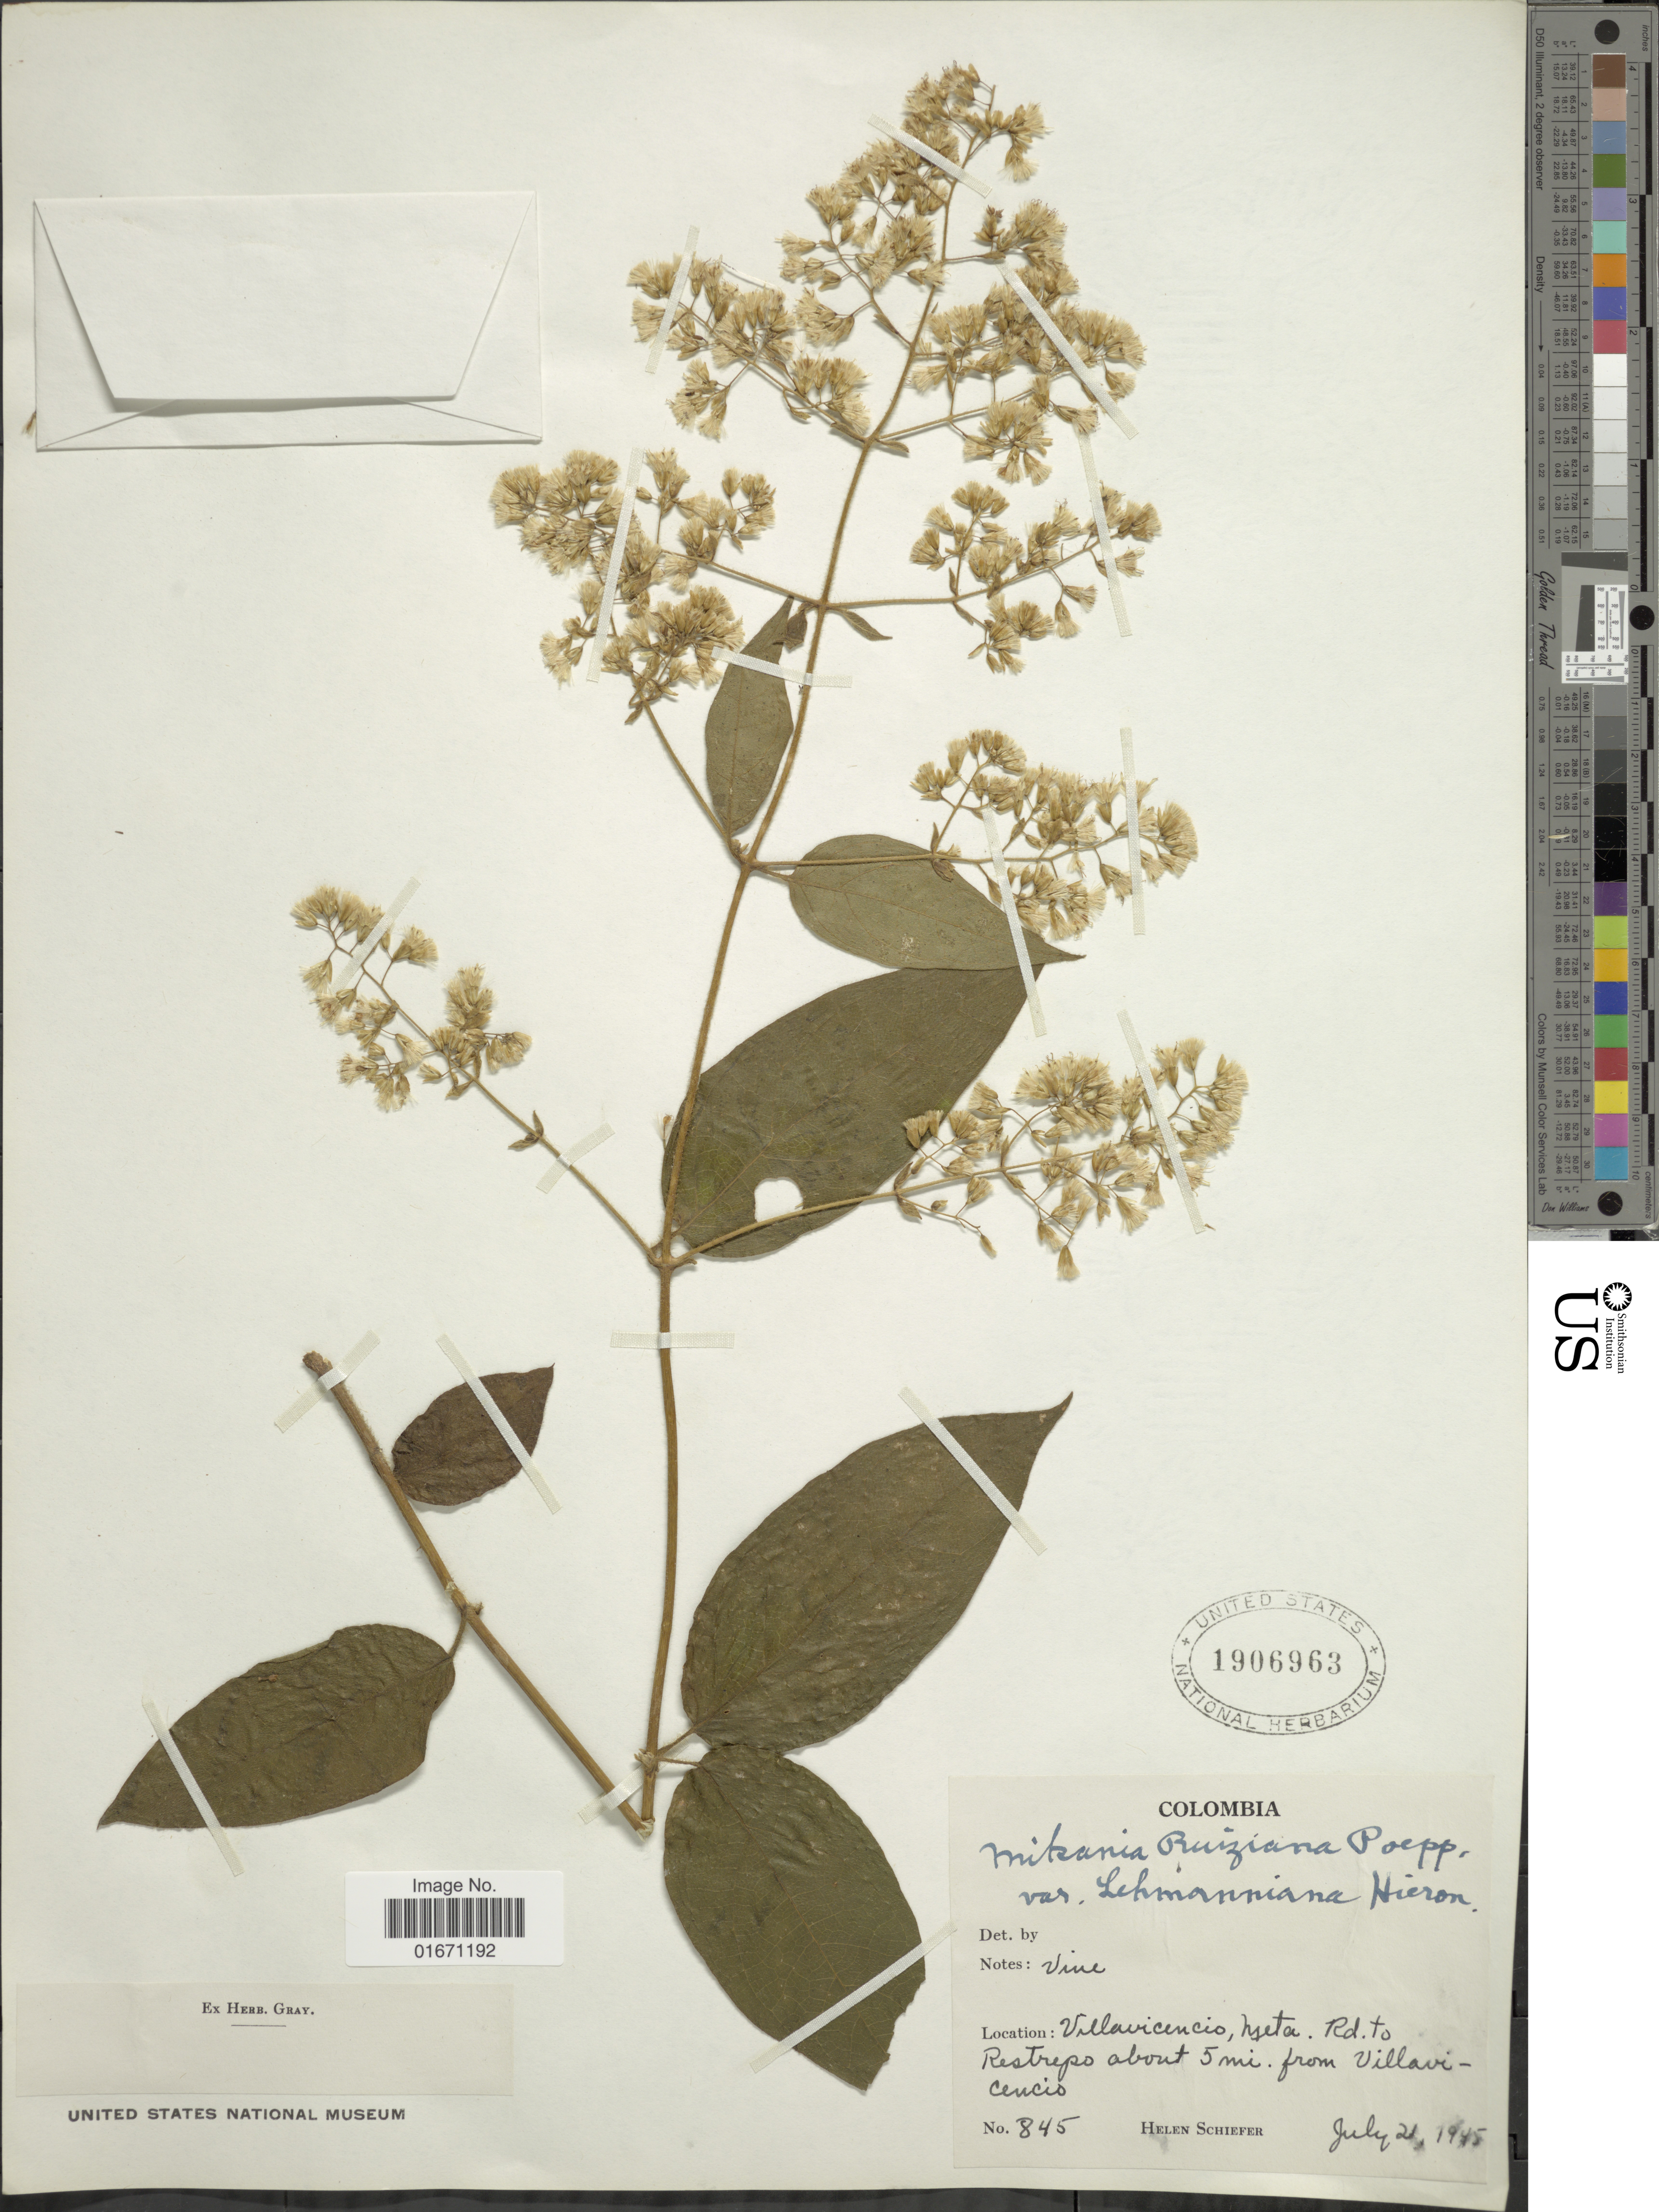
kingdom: Plantae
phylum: Tracheophyta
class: Magnoliopsida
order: Asterales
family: Asteraceae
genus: Mikania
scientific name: Mikania banisteriae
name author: DC.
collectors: H. Schiefer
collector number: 845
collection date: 1945-07-21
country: Colombia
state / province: Meta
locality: Villavicencio, Meta, Rd. to Restrepo about 5 mi from Villavicencio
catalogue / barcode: US 1906963